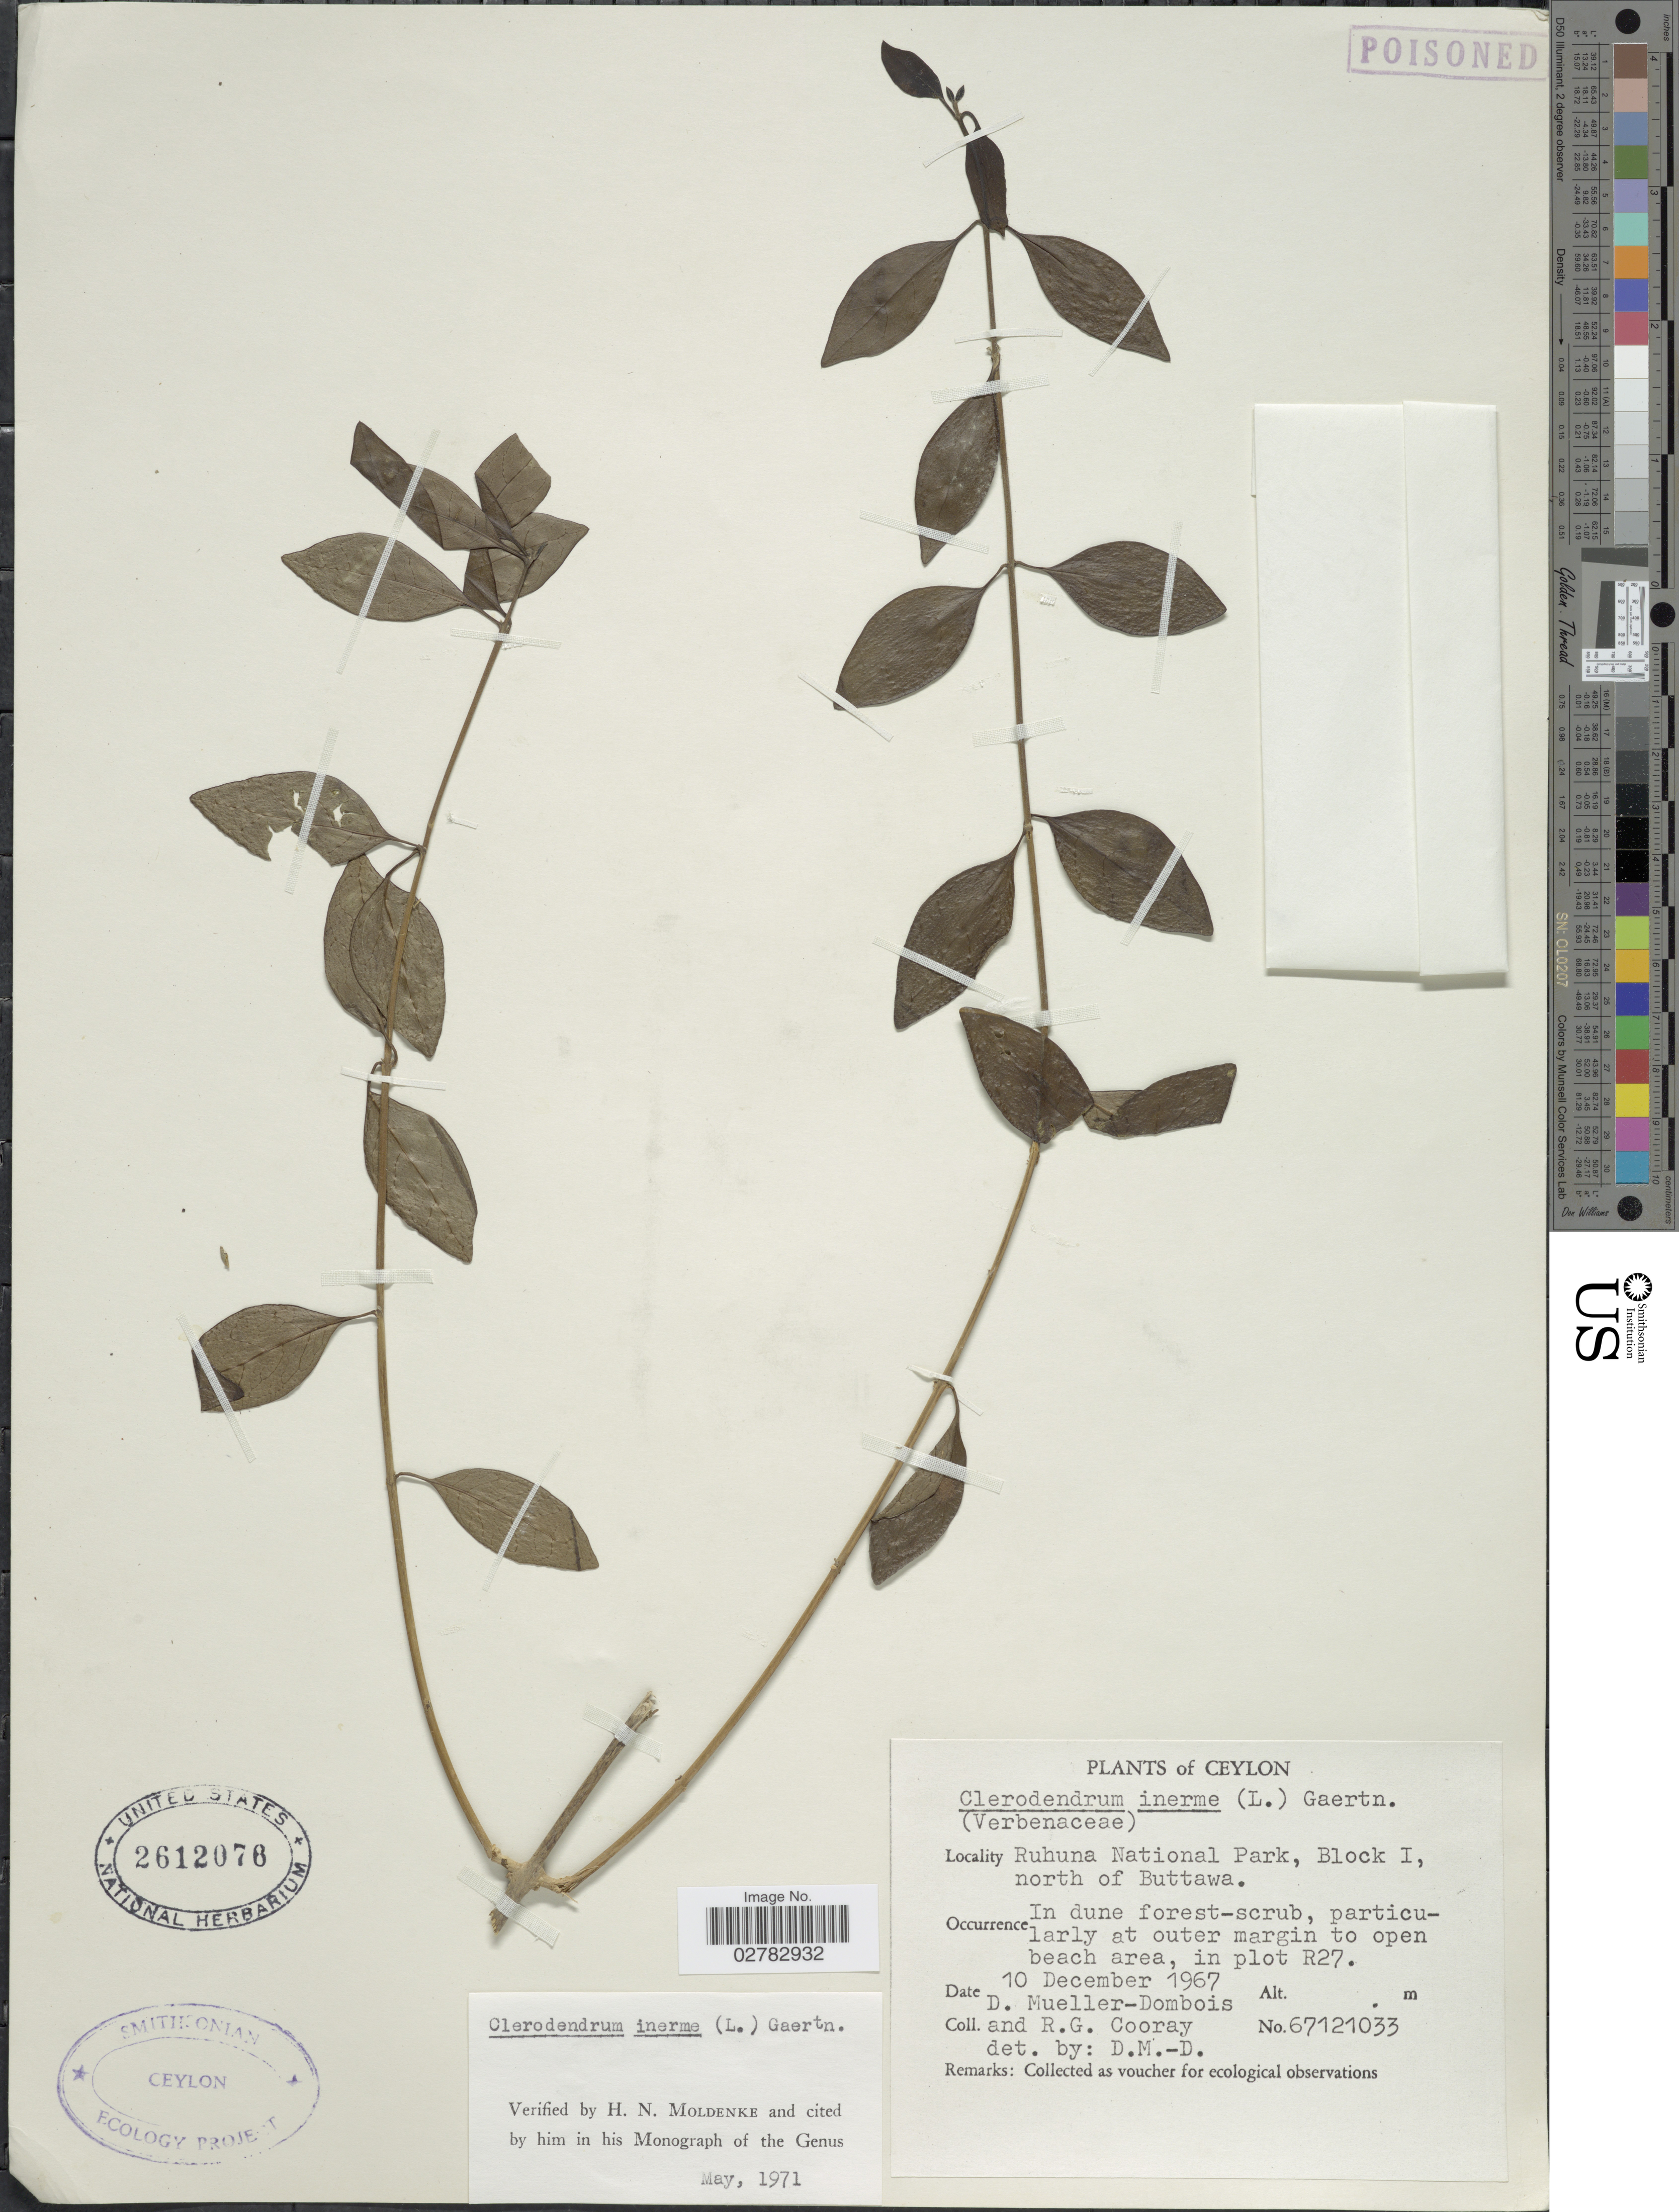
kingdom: Plantae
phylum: Tracheophyta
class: Magnoliopsida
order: Lamiales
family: Lamiaceae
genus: Clerodendrum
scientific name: Clerodendrum inerme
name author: (L.) Gaertn.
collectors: D. Mueller-Dombois & R. Cooray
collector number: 67121033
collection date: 1967-12-10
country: Sri Lanka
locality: Ceylon. Ruhuna National Park, Block I, north of Buttawa. Particularly at outer margin to open beach area, in plot R27.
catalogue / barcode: US 2612078